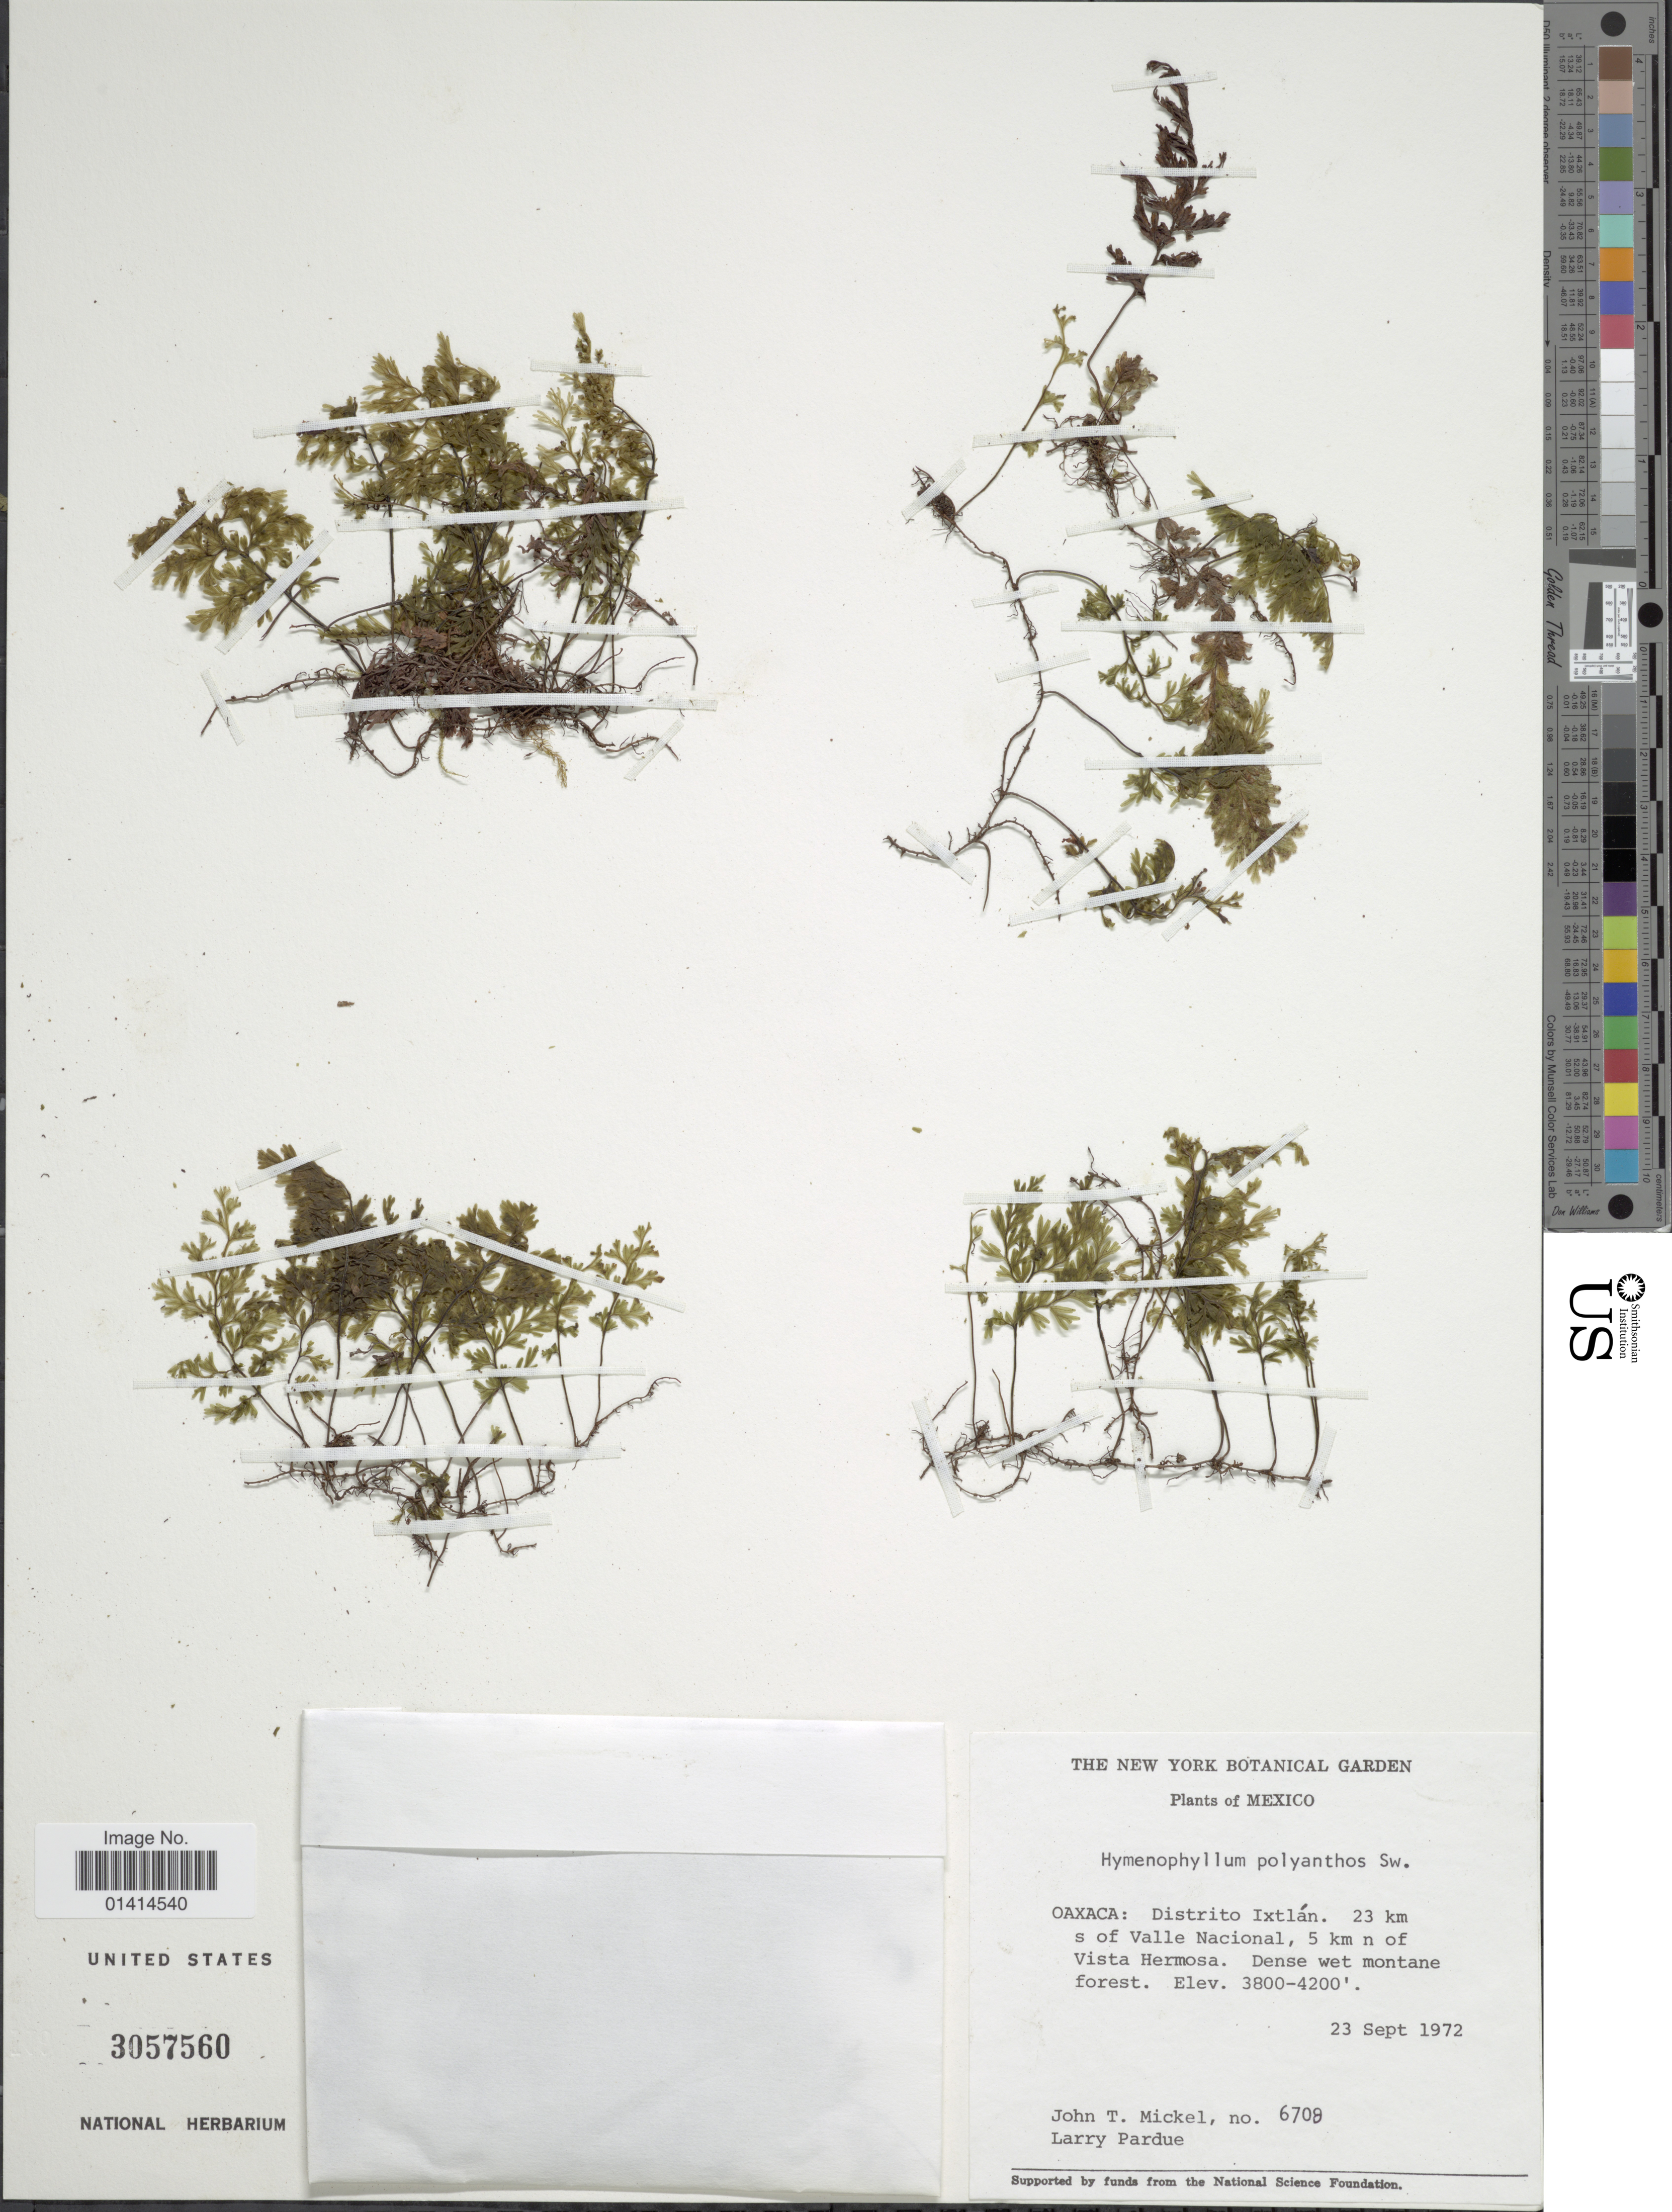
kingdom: Plantae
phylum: Tracheophyta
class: Polypodiopsida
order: Hymenophyllales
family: Hymenophyllaceae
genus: Hymenophyllum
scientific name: Hymenophyllum polyanthos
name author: (Sw.) Sw.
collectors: J. T. Mickel & L. Pardue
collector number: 6709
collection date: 1972-09-23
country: Mexico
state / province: Oaxaca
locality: Distrito Ixtlán. 23 km s of Valle Nacional, 5 km n of Vista Hermosa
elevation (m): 1158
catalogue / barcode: US 3057560